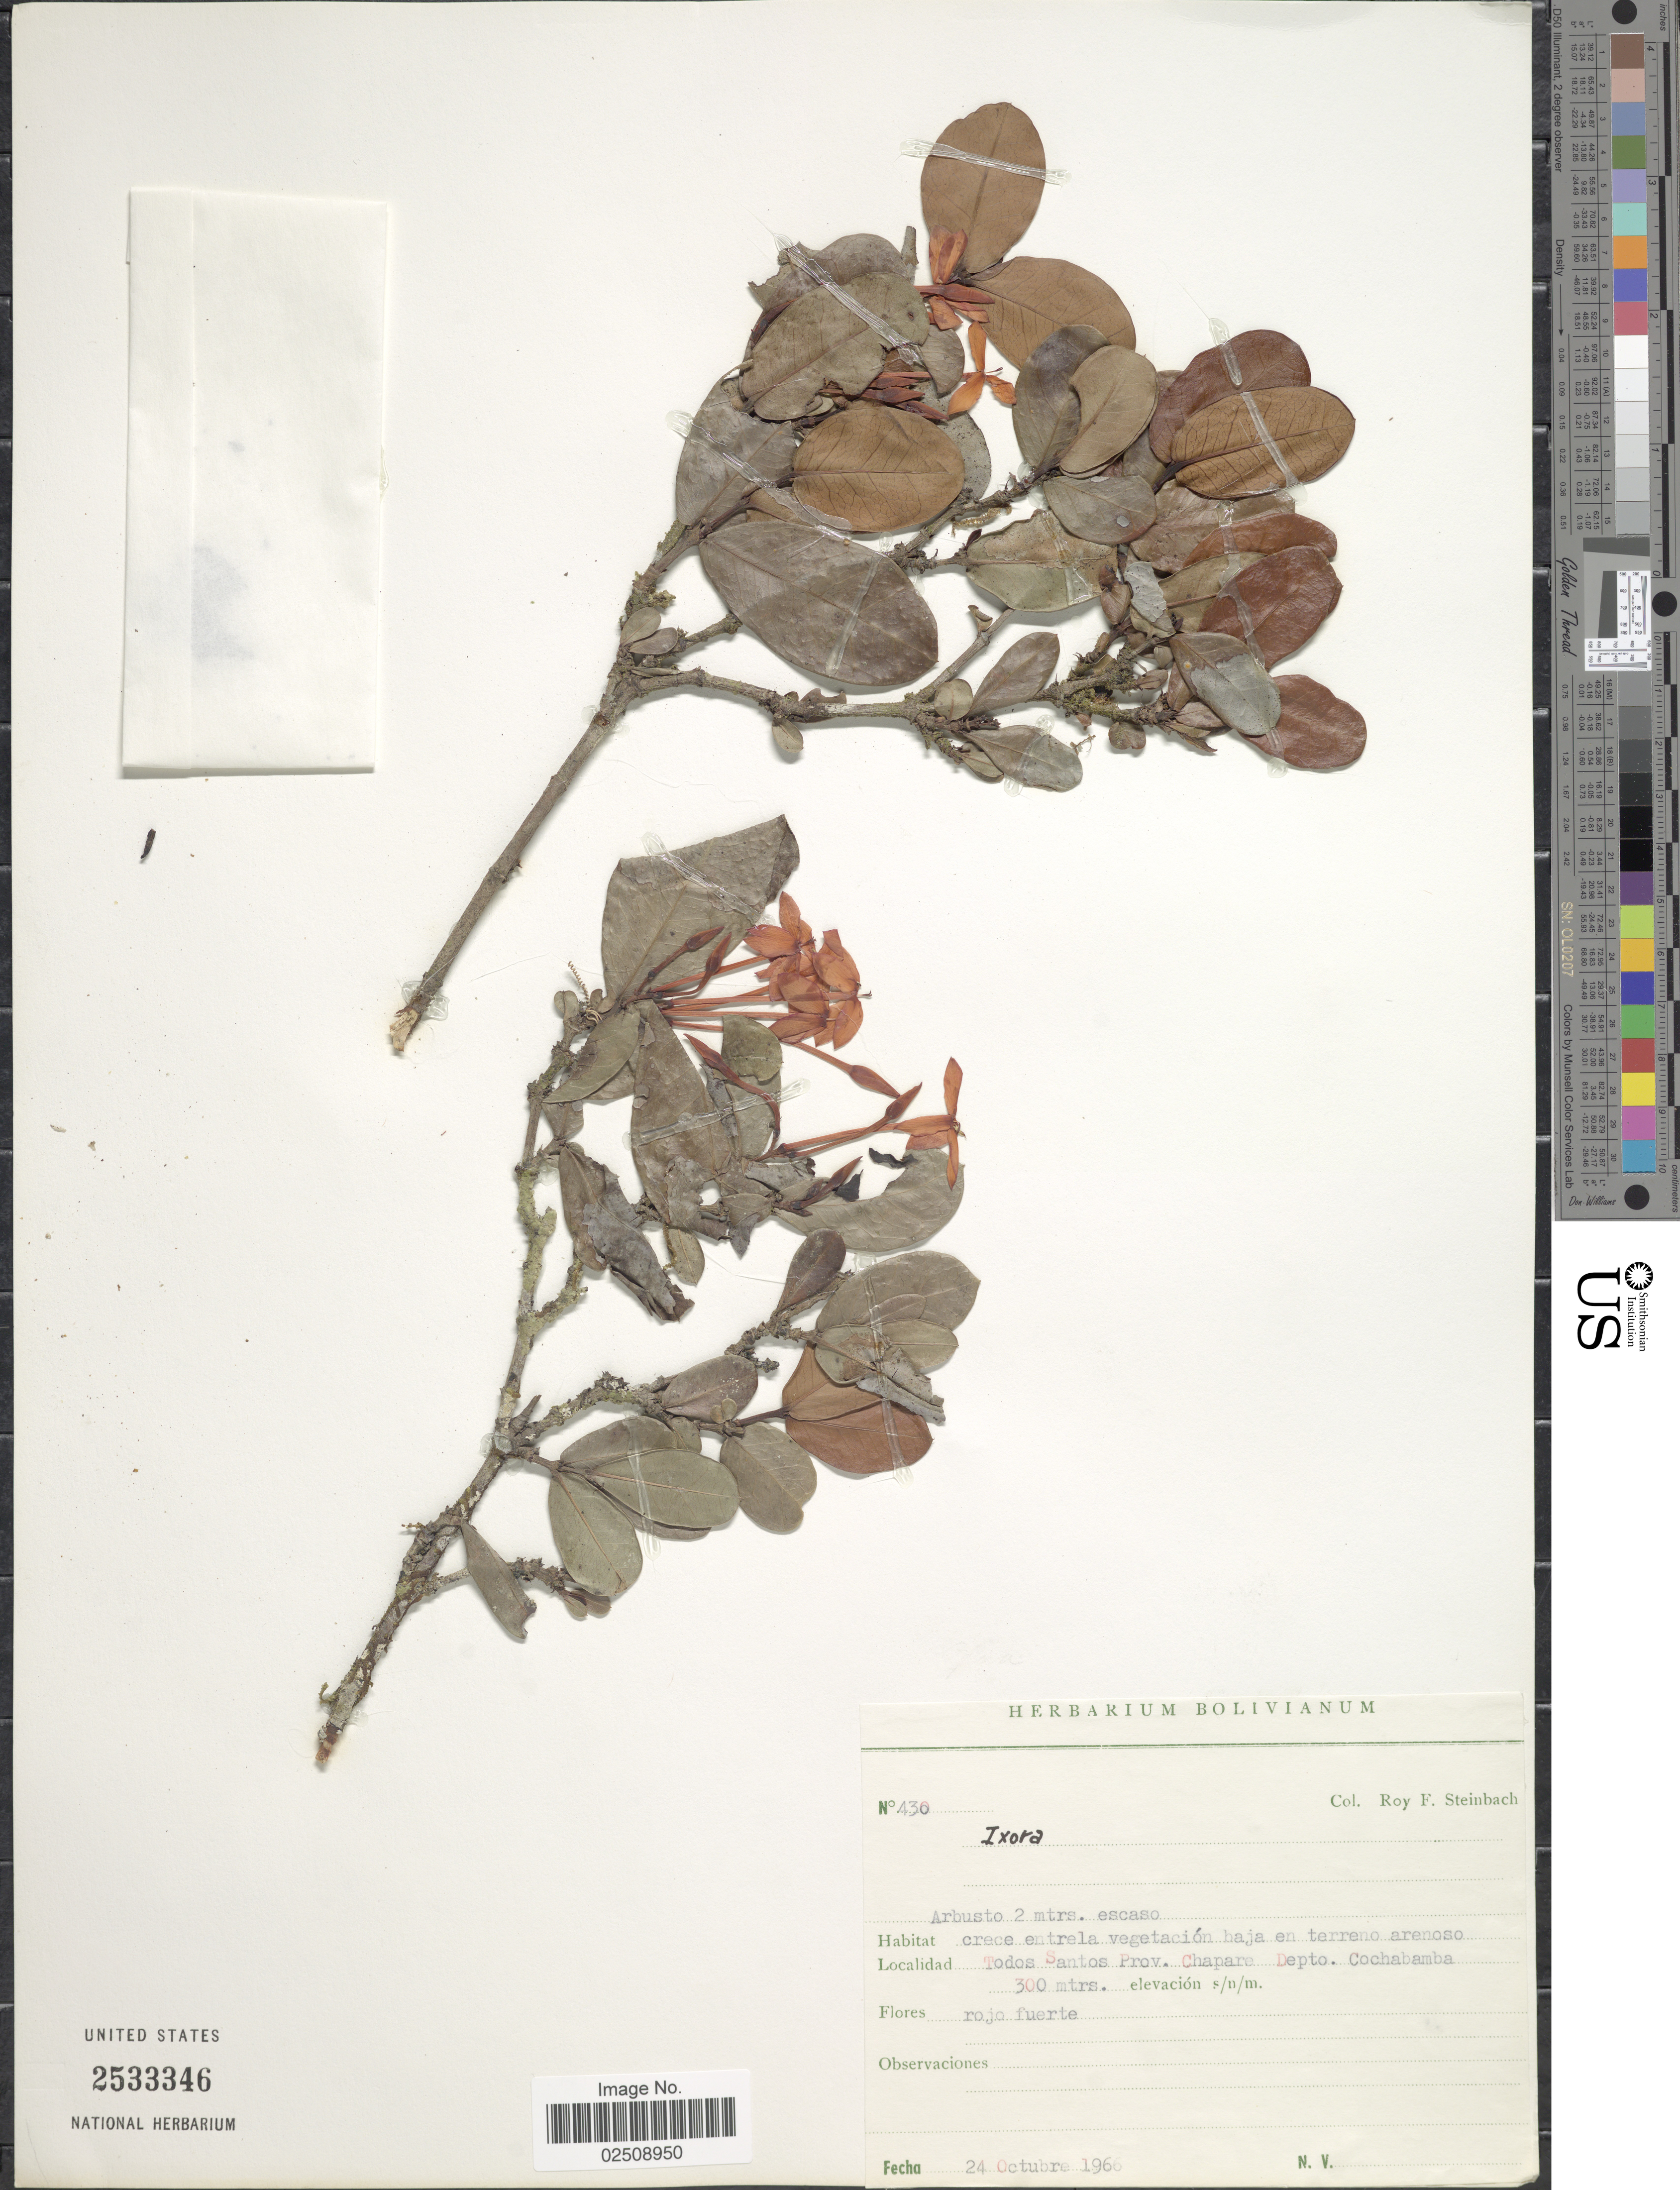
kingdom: Plantae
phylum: Tracheophyta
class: Magnoliopsida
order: Gentianales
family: Rubiaceae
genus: Ixora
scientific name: Ixora sp.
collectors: R. F. Steinbach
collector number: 430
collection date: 1966-10-24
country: Bolivia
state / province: Cochabamba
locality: Todos Santos Prov. Chapare. Depto. Cochabamba.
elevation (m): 300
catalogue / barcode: US 2533346